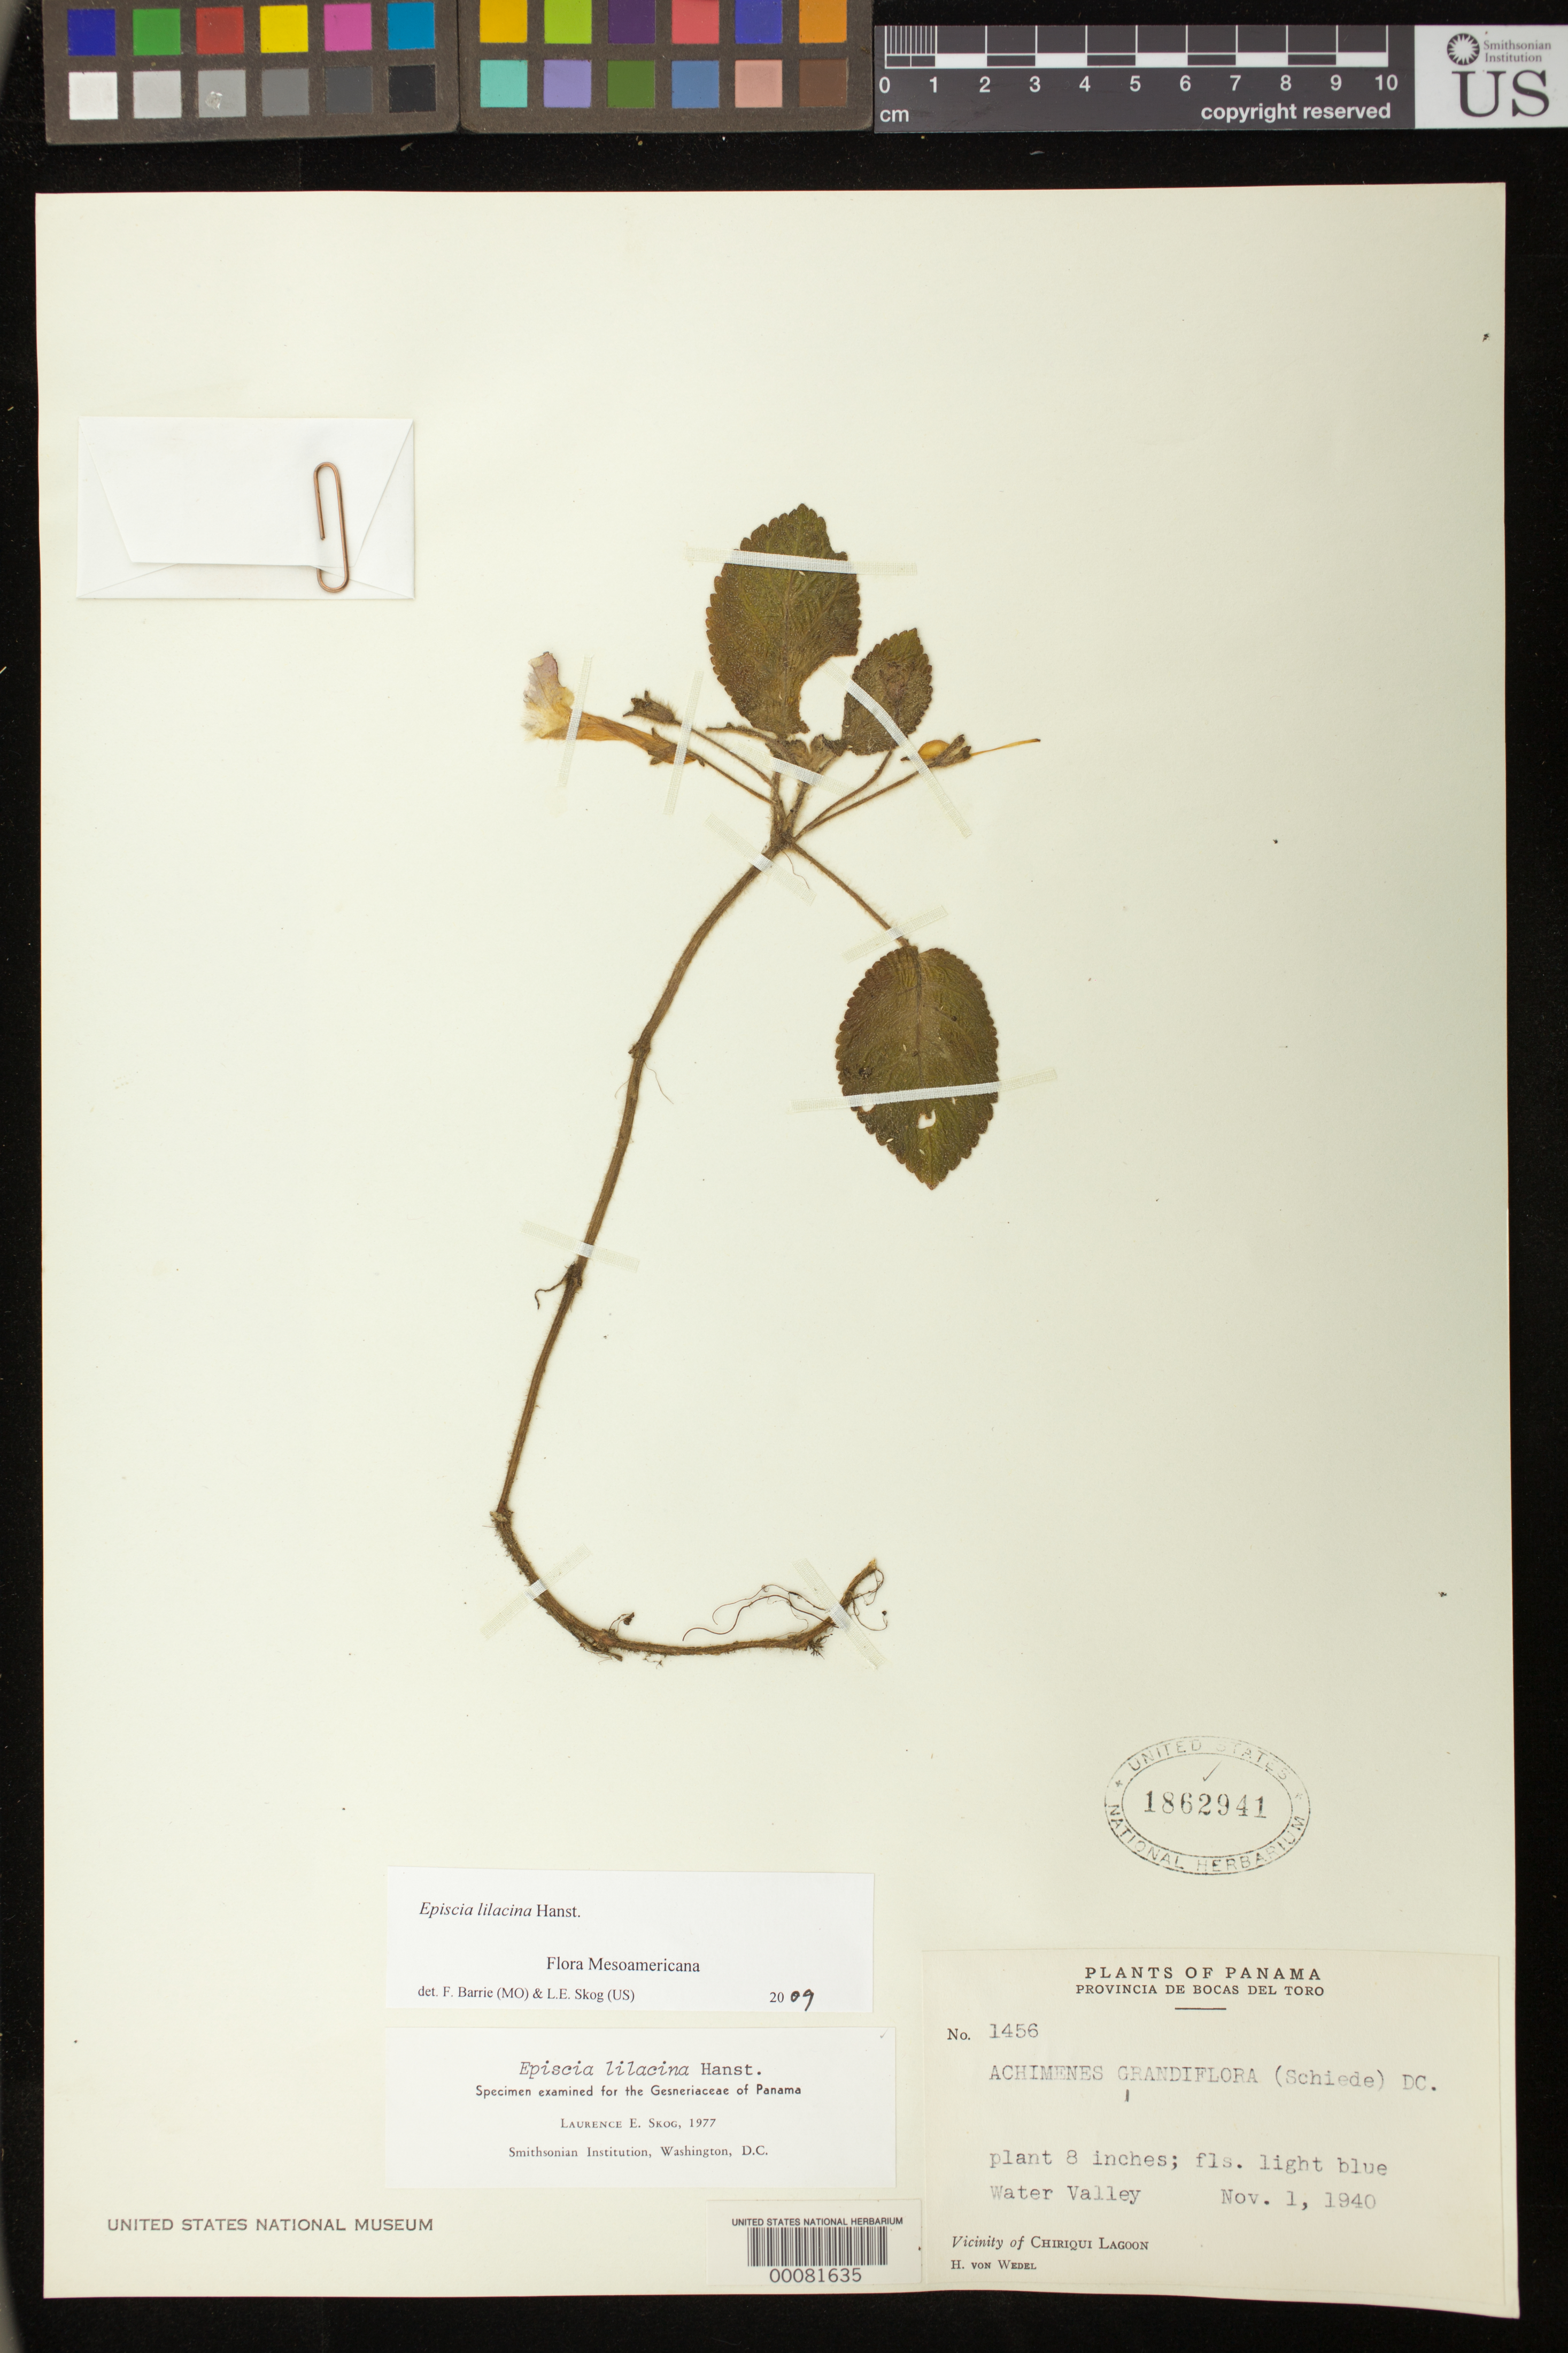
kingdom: Plantae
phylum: Tracheophyta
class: Magnoliopsida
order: Lamiales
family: Gesneriaceae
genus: Episcia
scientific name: Episcia lilacina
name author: Hanst.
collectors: H. von Wedel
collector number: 1456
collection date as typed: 01 Nov 1940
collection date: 1940-11-01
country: Panama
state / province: Bocas del Toro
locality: Vicinity of Chiriqui Lagoon, Water Valley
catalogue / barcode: US 1862941